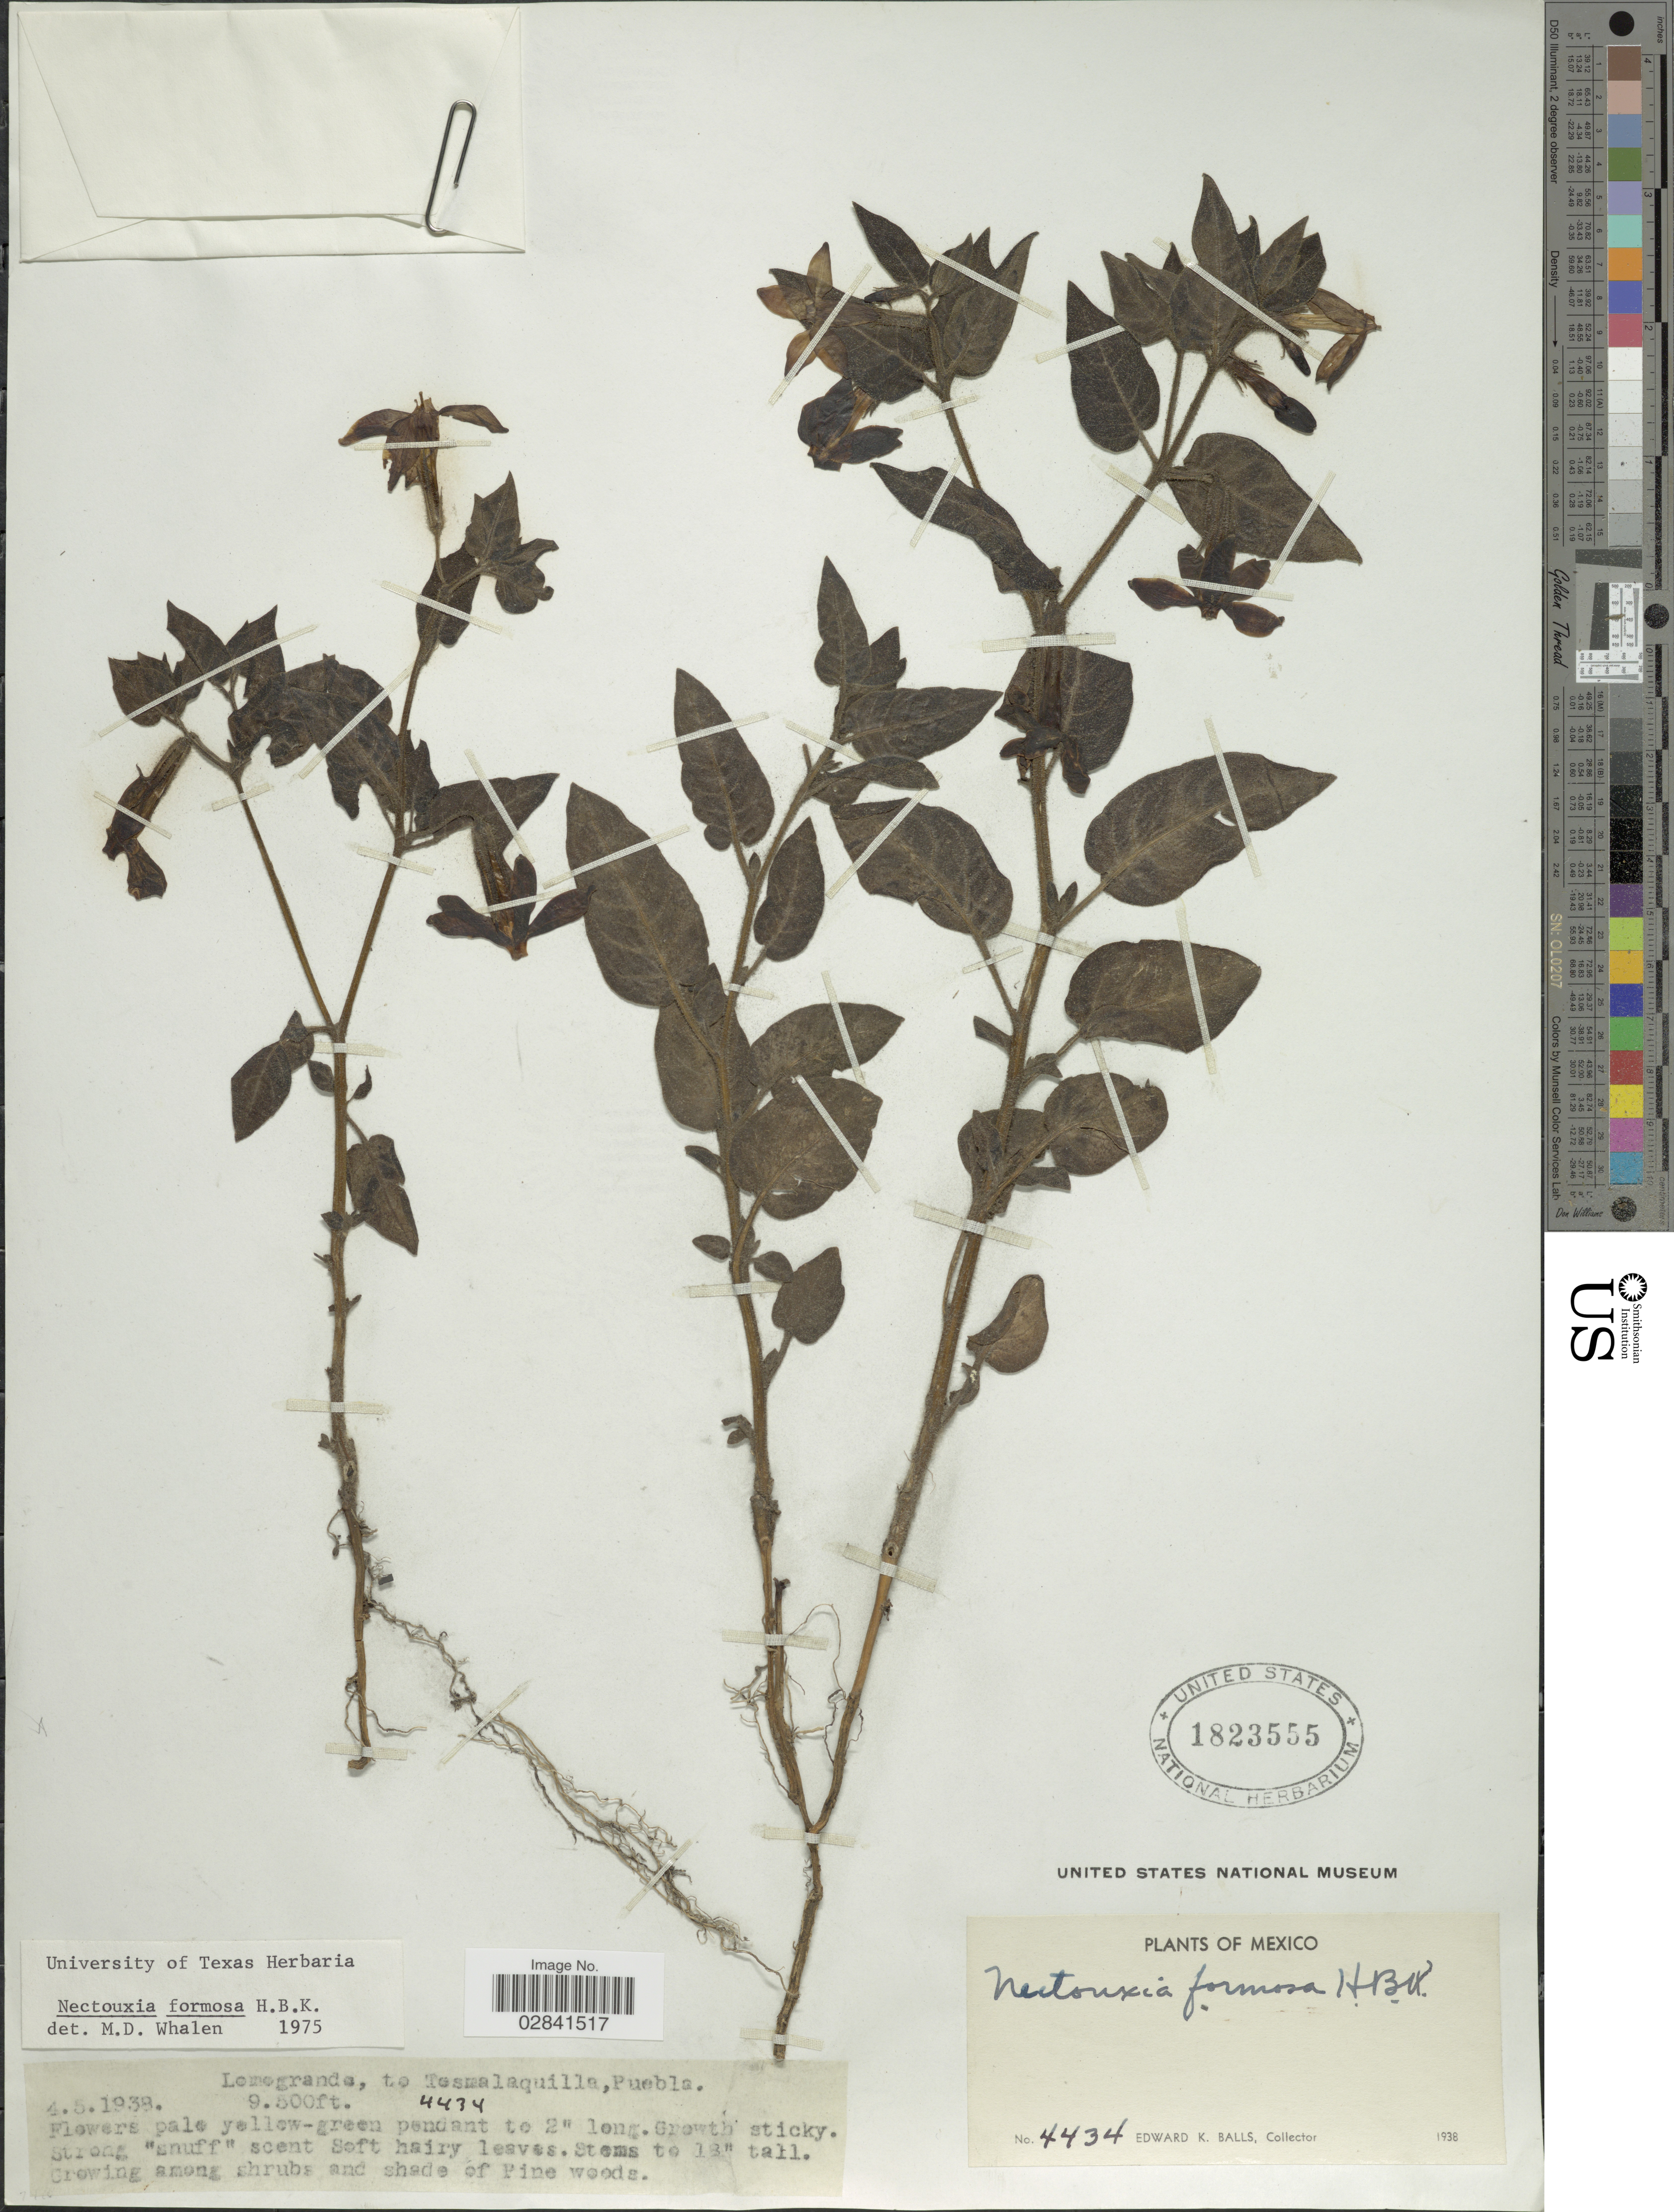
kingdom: Plantae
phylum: Tracheophyta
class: Magnoliopsida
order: Solanales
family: Solanaceae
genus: Nectouxia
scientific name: Nectouxia formosa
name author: Kunth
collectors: E. K. Balls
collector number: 4434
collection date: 1938-05-04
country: Mexico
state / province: Puebla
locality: Lomogrande, to Temaslaquilla.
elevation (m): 2896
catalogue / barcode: US 1823555